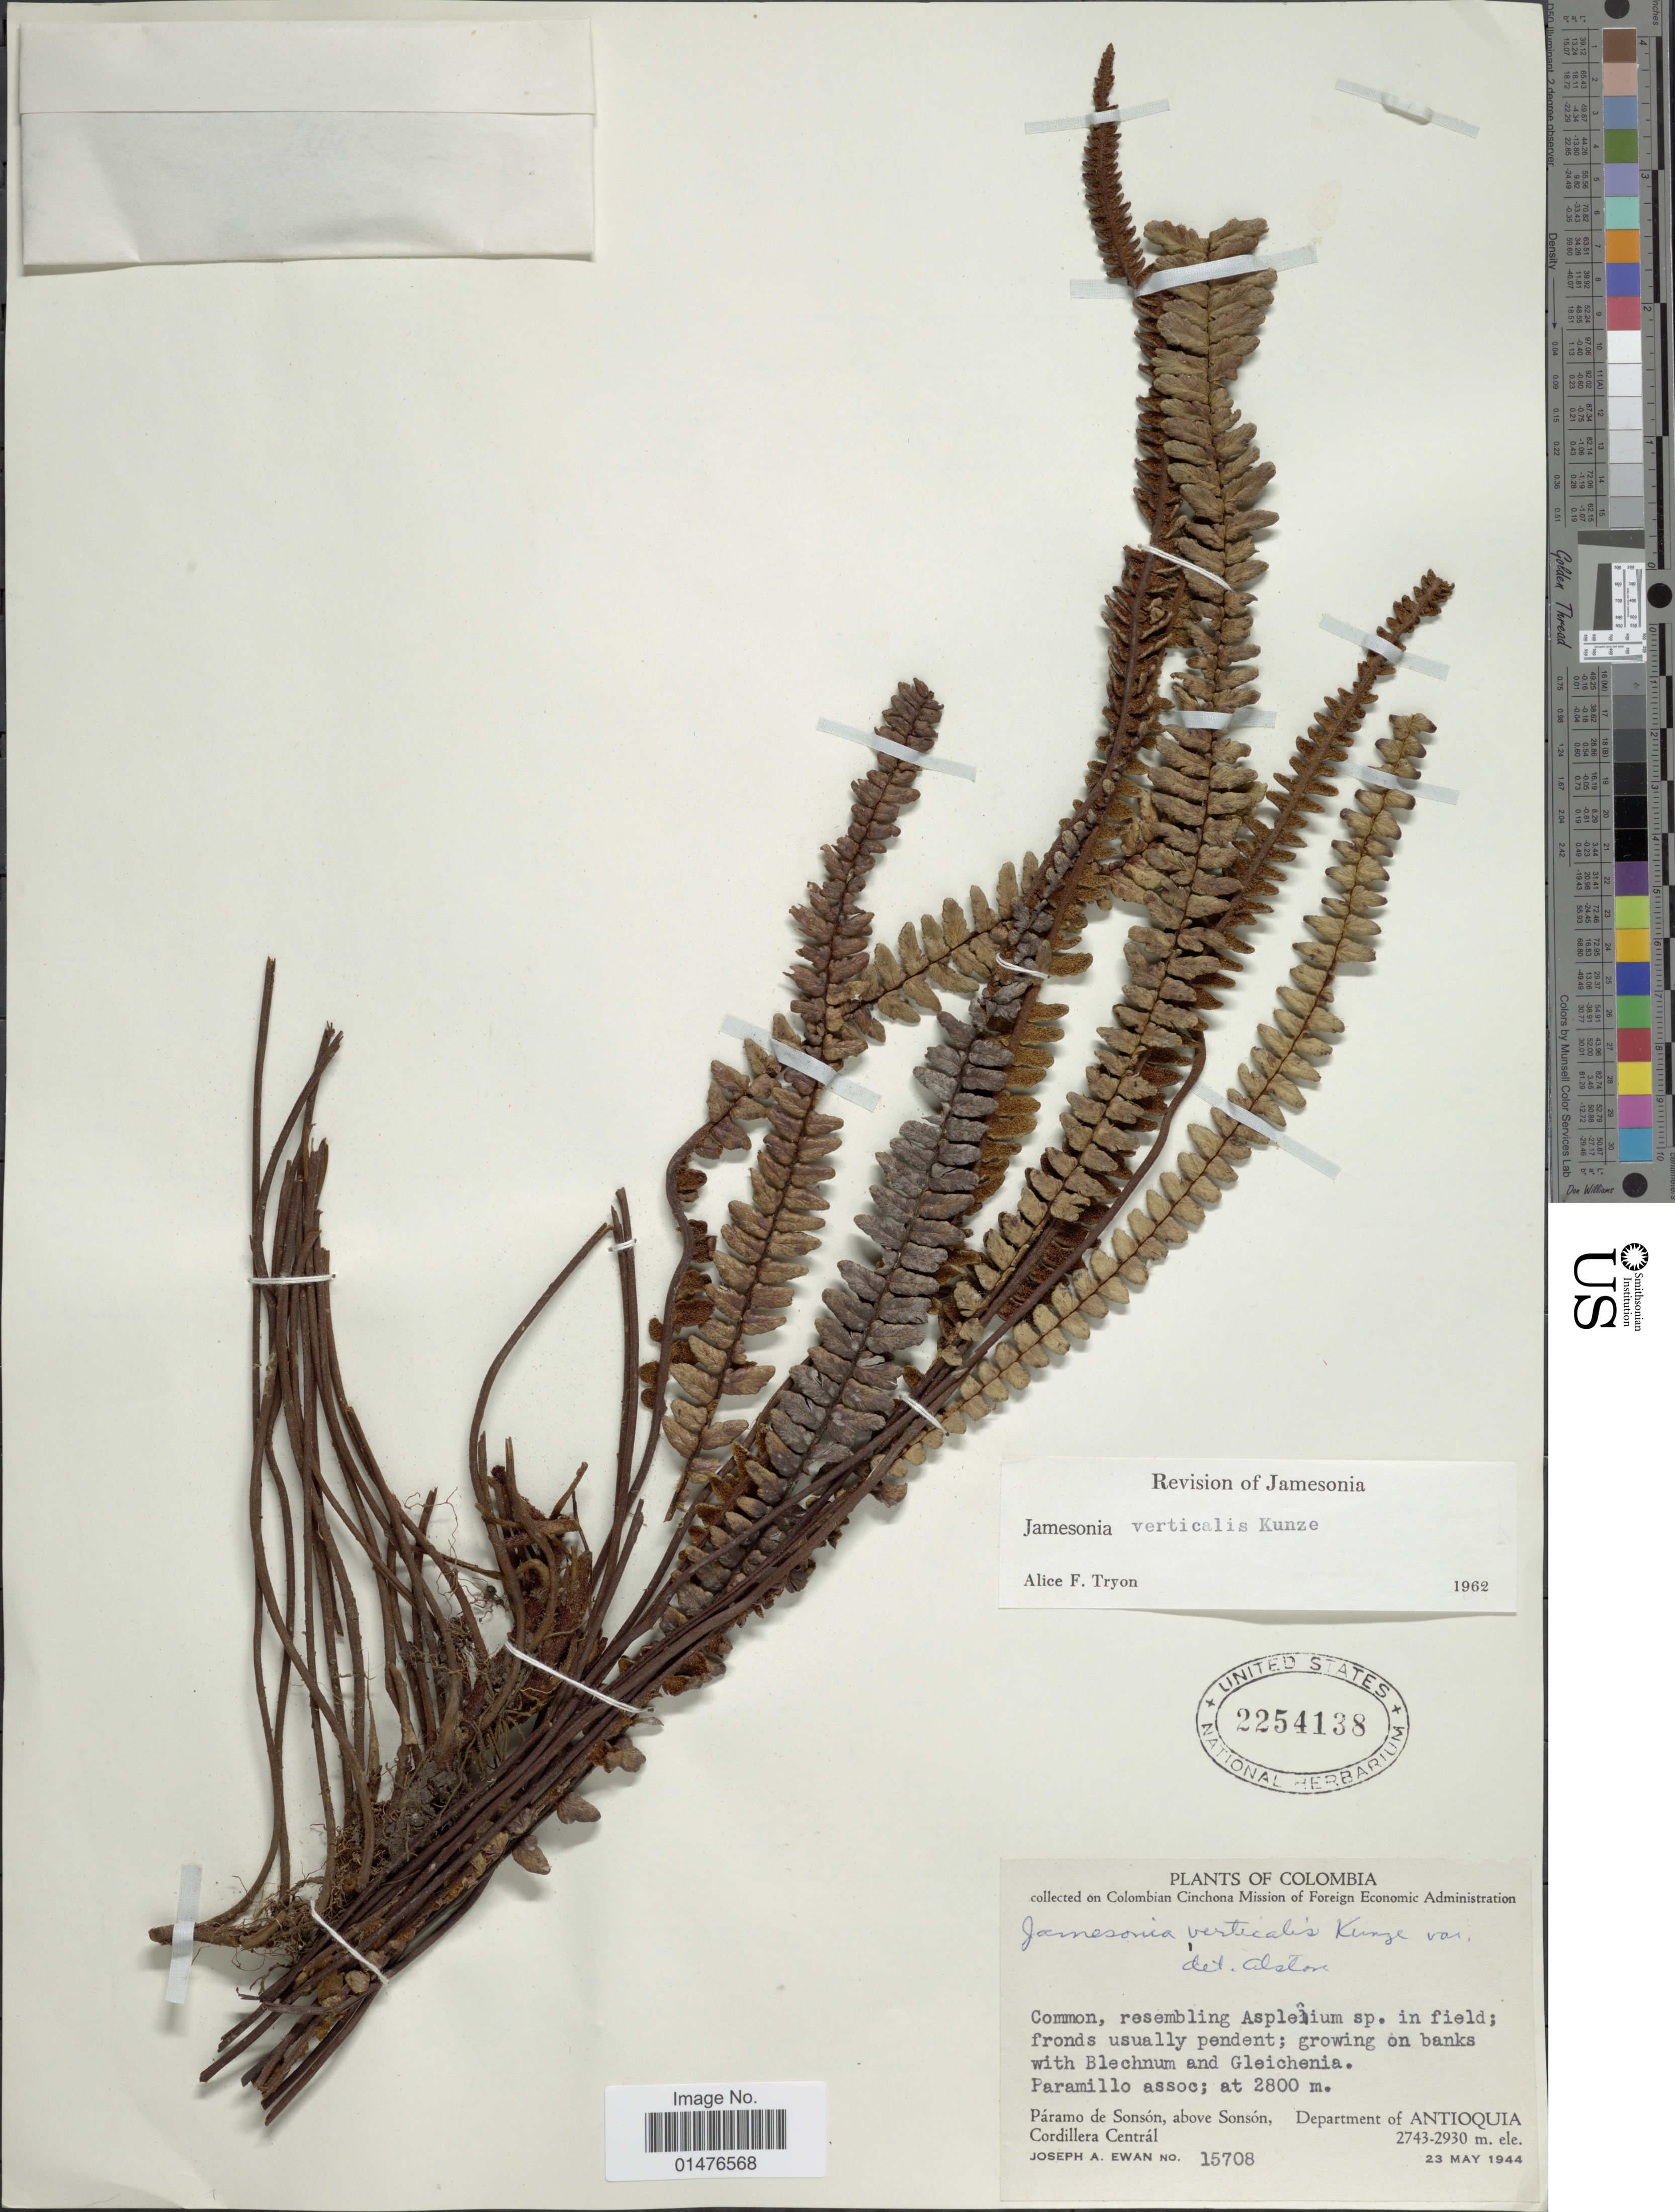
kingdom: Plantae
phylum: Tracheophyta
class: Polypodiopsida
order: Polypodiales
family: Pteridaceae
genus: Jamesonia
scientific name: Jamesonia verticalis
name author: Kunze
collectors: J. A. Ewan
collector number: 15708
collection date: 1944-05-23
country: Colombia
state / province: Antioquia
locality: Páramo de Sonsón, above Sonsón, Cordillera Centrál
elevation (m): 2800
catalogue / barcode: US 2254138